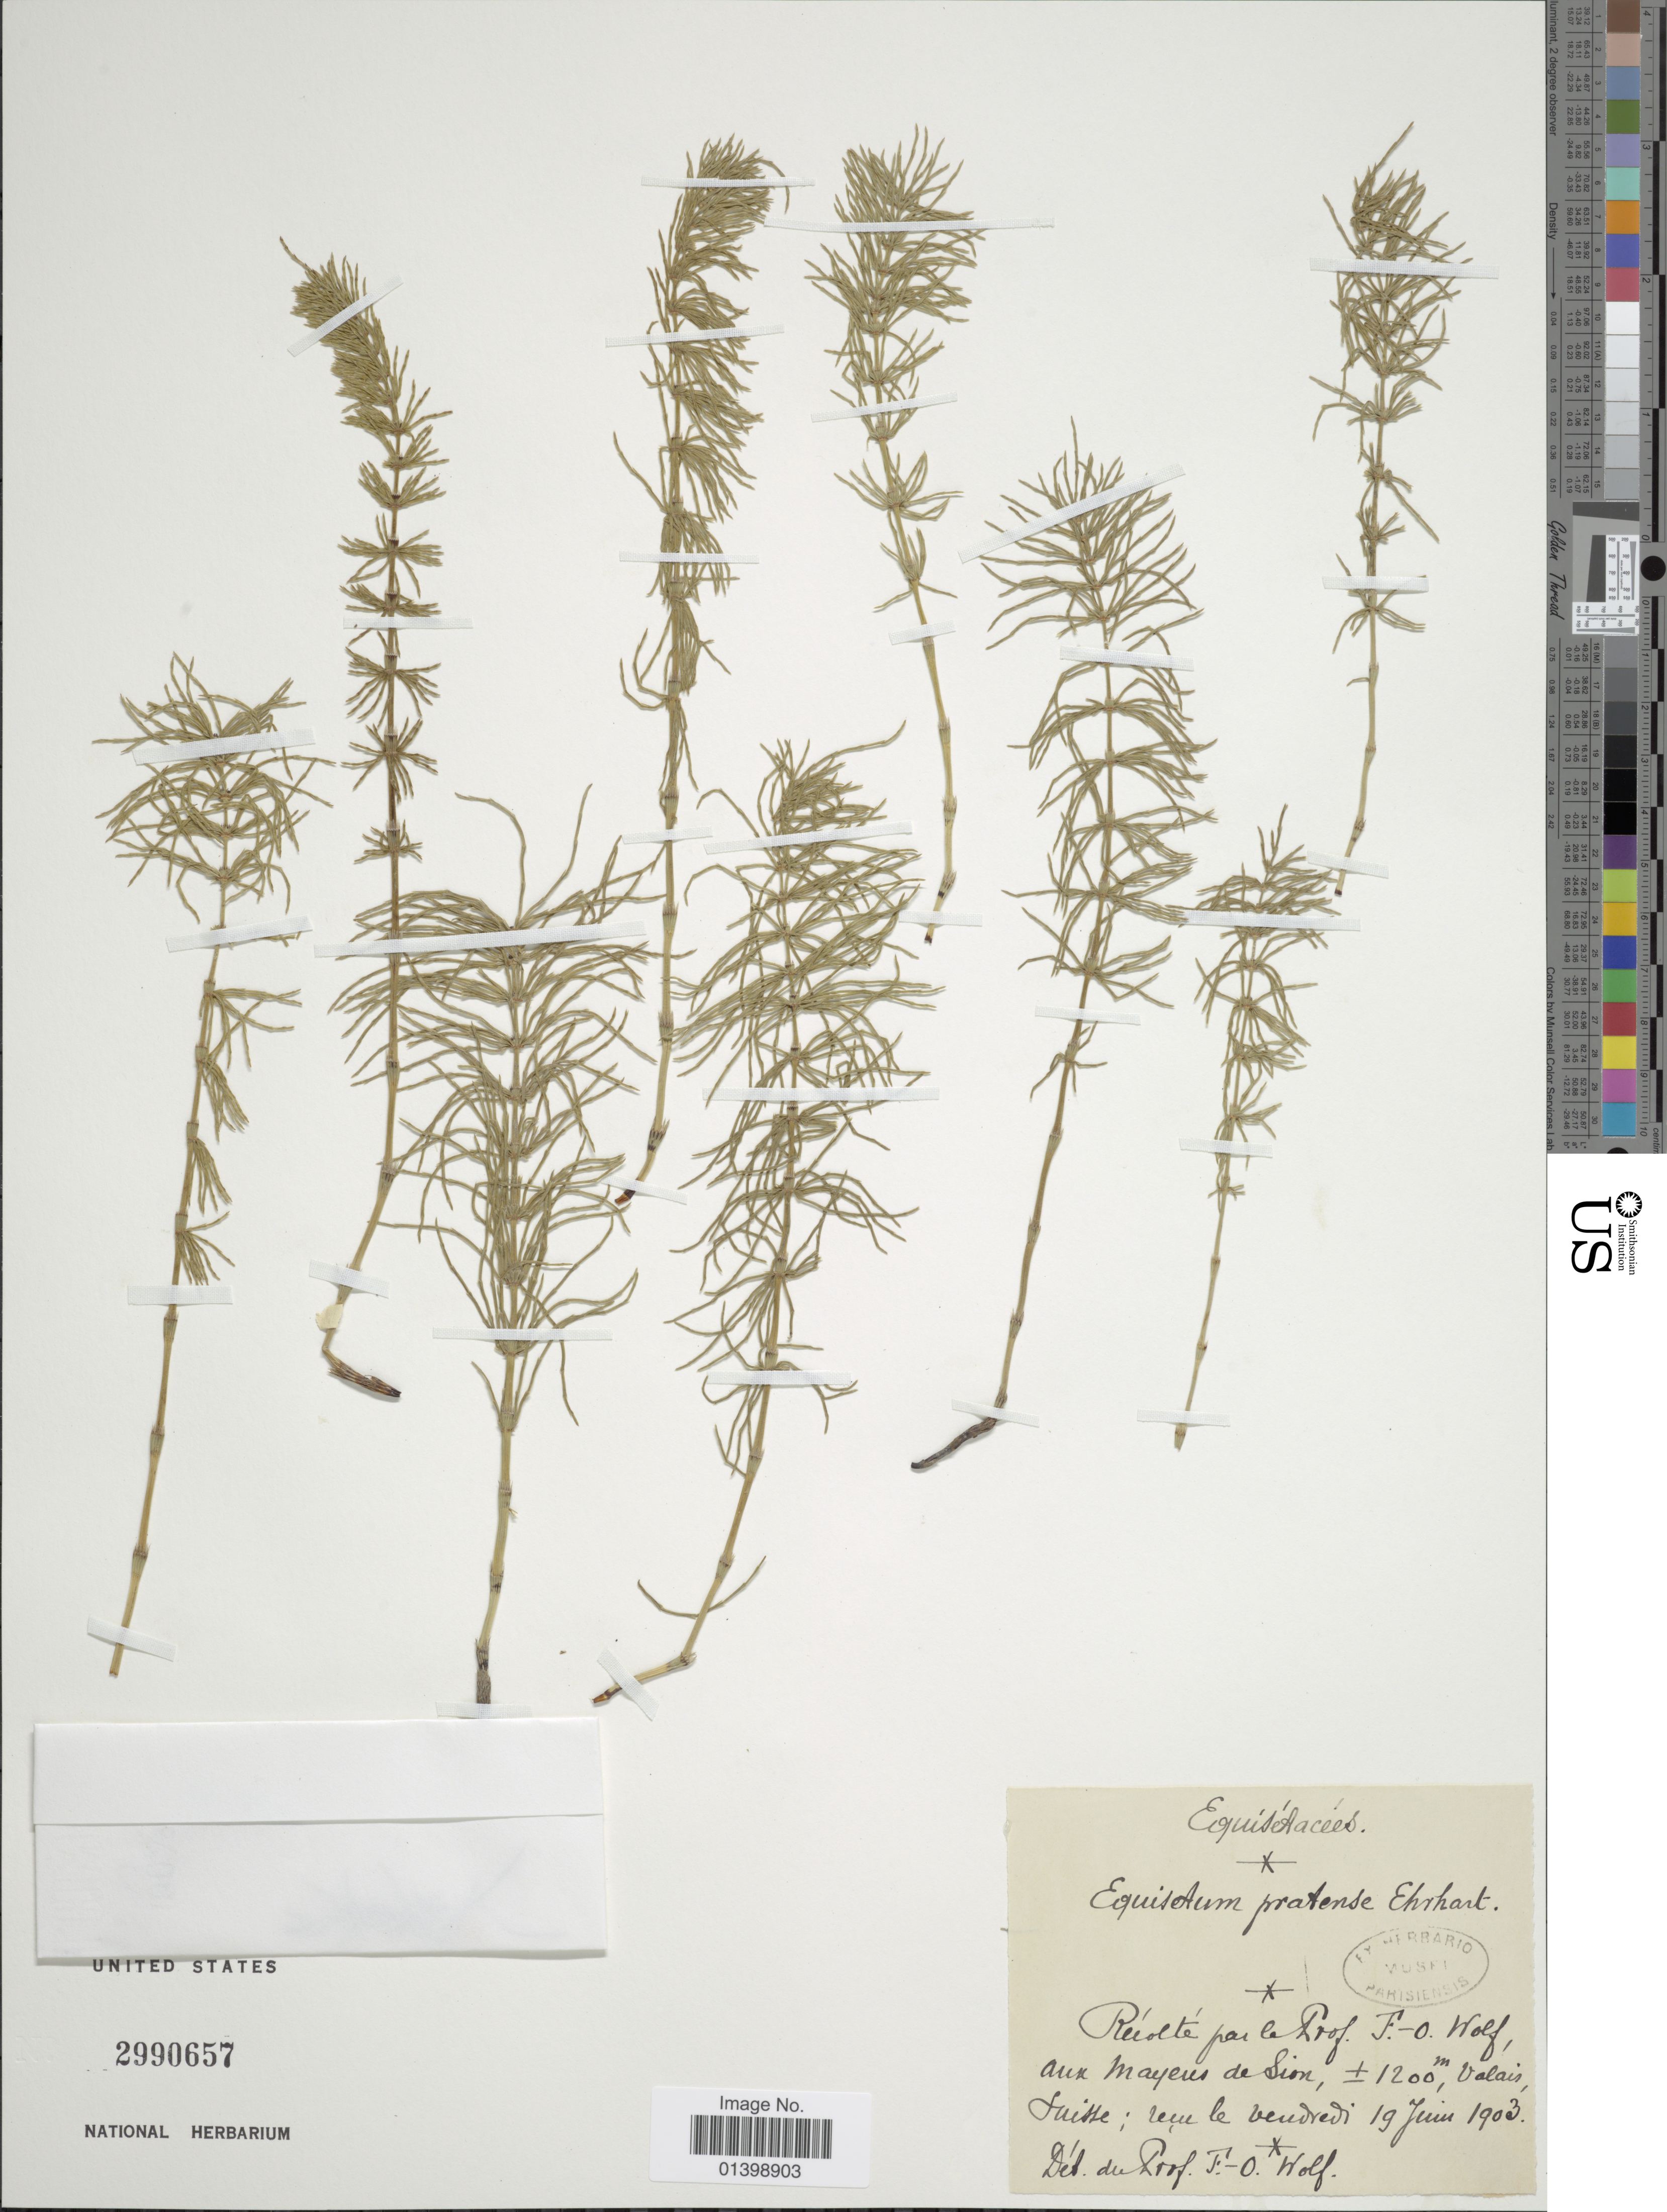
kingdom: Plantae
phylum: Tracheophyta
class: Polypodiopsida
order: Equisetales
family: Equisetaceae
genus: Equisetum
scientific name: Equisetum pratense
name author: Ehrh.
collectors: F. Wolf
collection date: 1903-06-19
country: Switzerland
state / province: Valais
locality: Aux Mayens de Sion, Valais Suisse.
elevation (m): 1200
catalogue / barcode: US 2990657